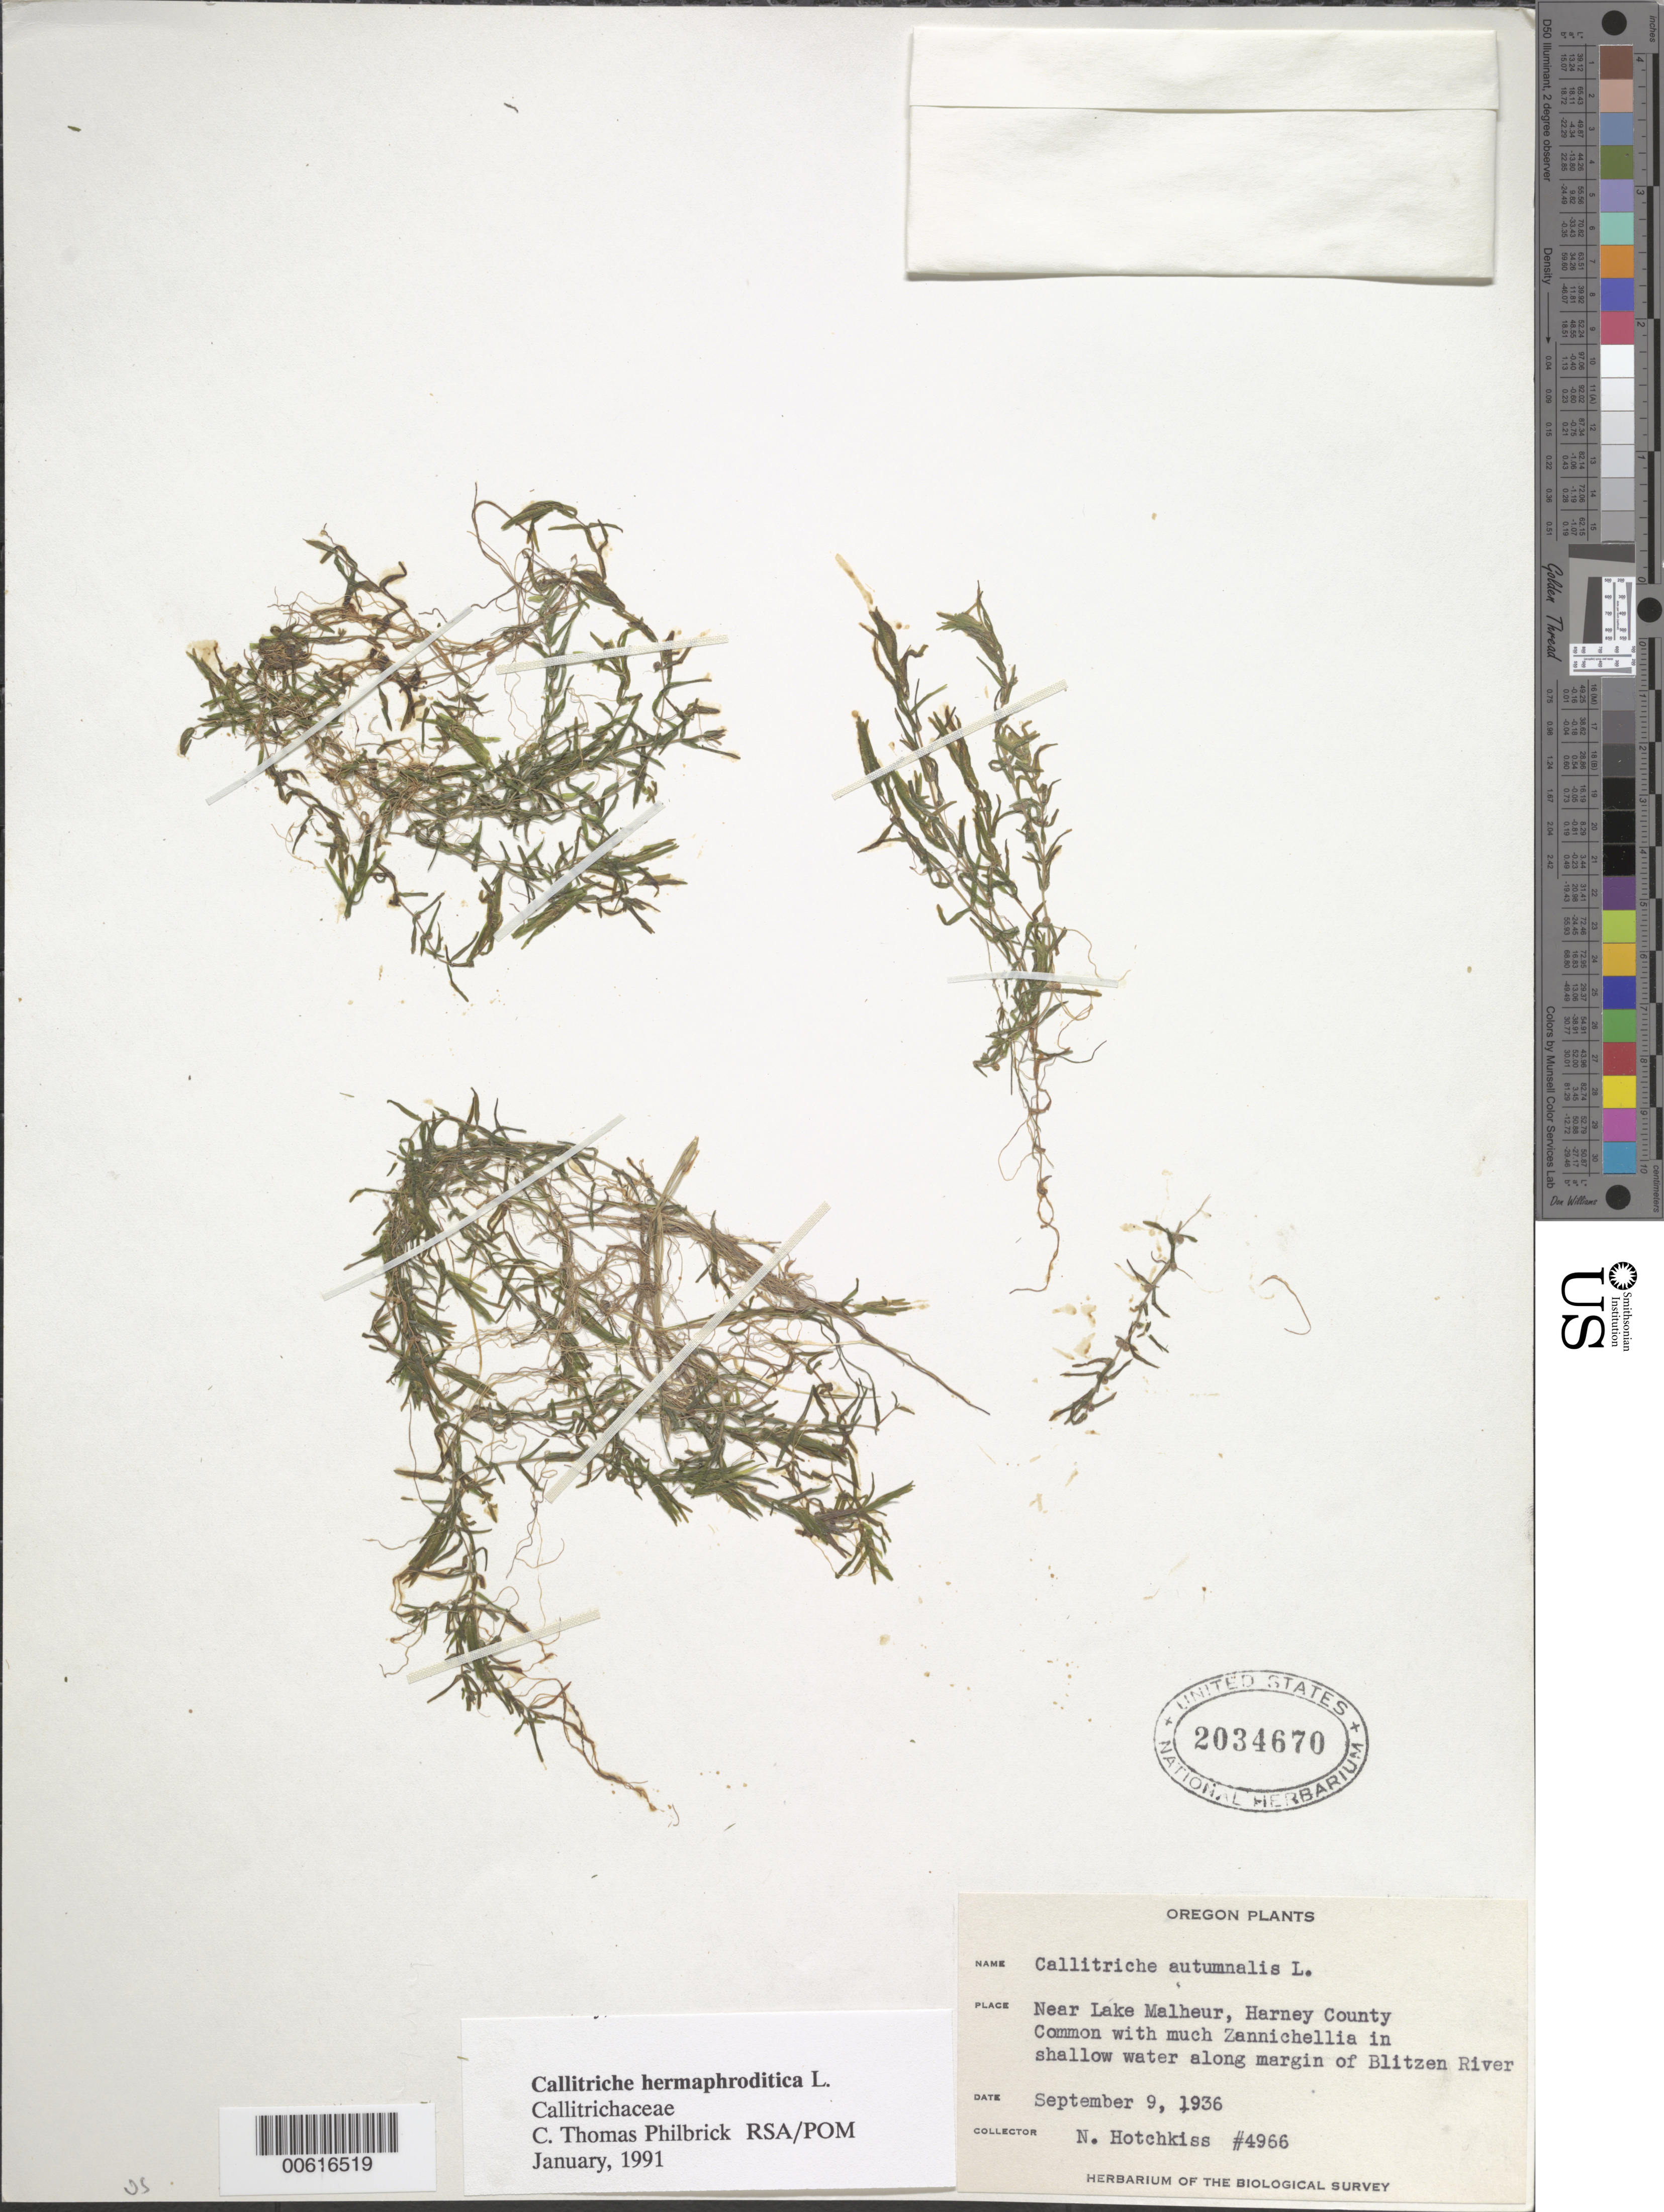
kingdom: Plantae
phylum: Tracheophyta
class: Magnoliopsida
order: Lamiales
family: Plantaginaceae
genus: Callitriche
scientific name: Callitriche hermaphroditica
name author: L.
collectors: N. Hotchkiss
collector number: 4966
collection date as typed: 09 Sep 1936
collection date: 1936-09-09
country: United States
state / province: Oregon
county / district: Harney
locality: Near Lake Malheur, along margin of Blitzen River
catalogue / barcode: US 2034670